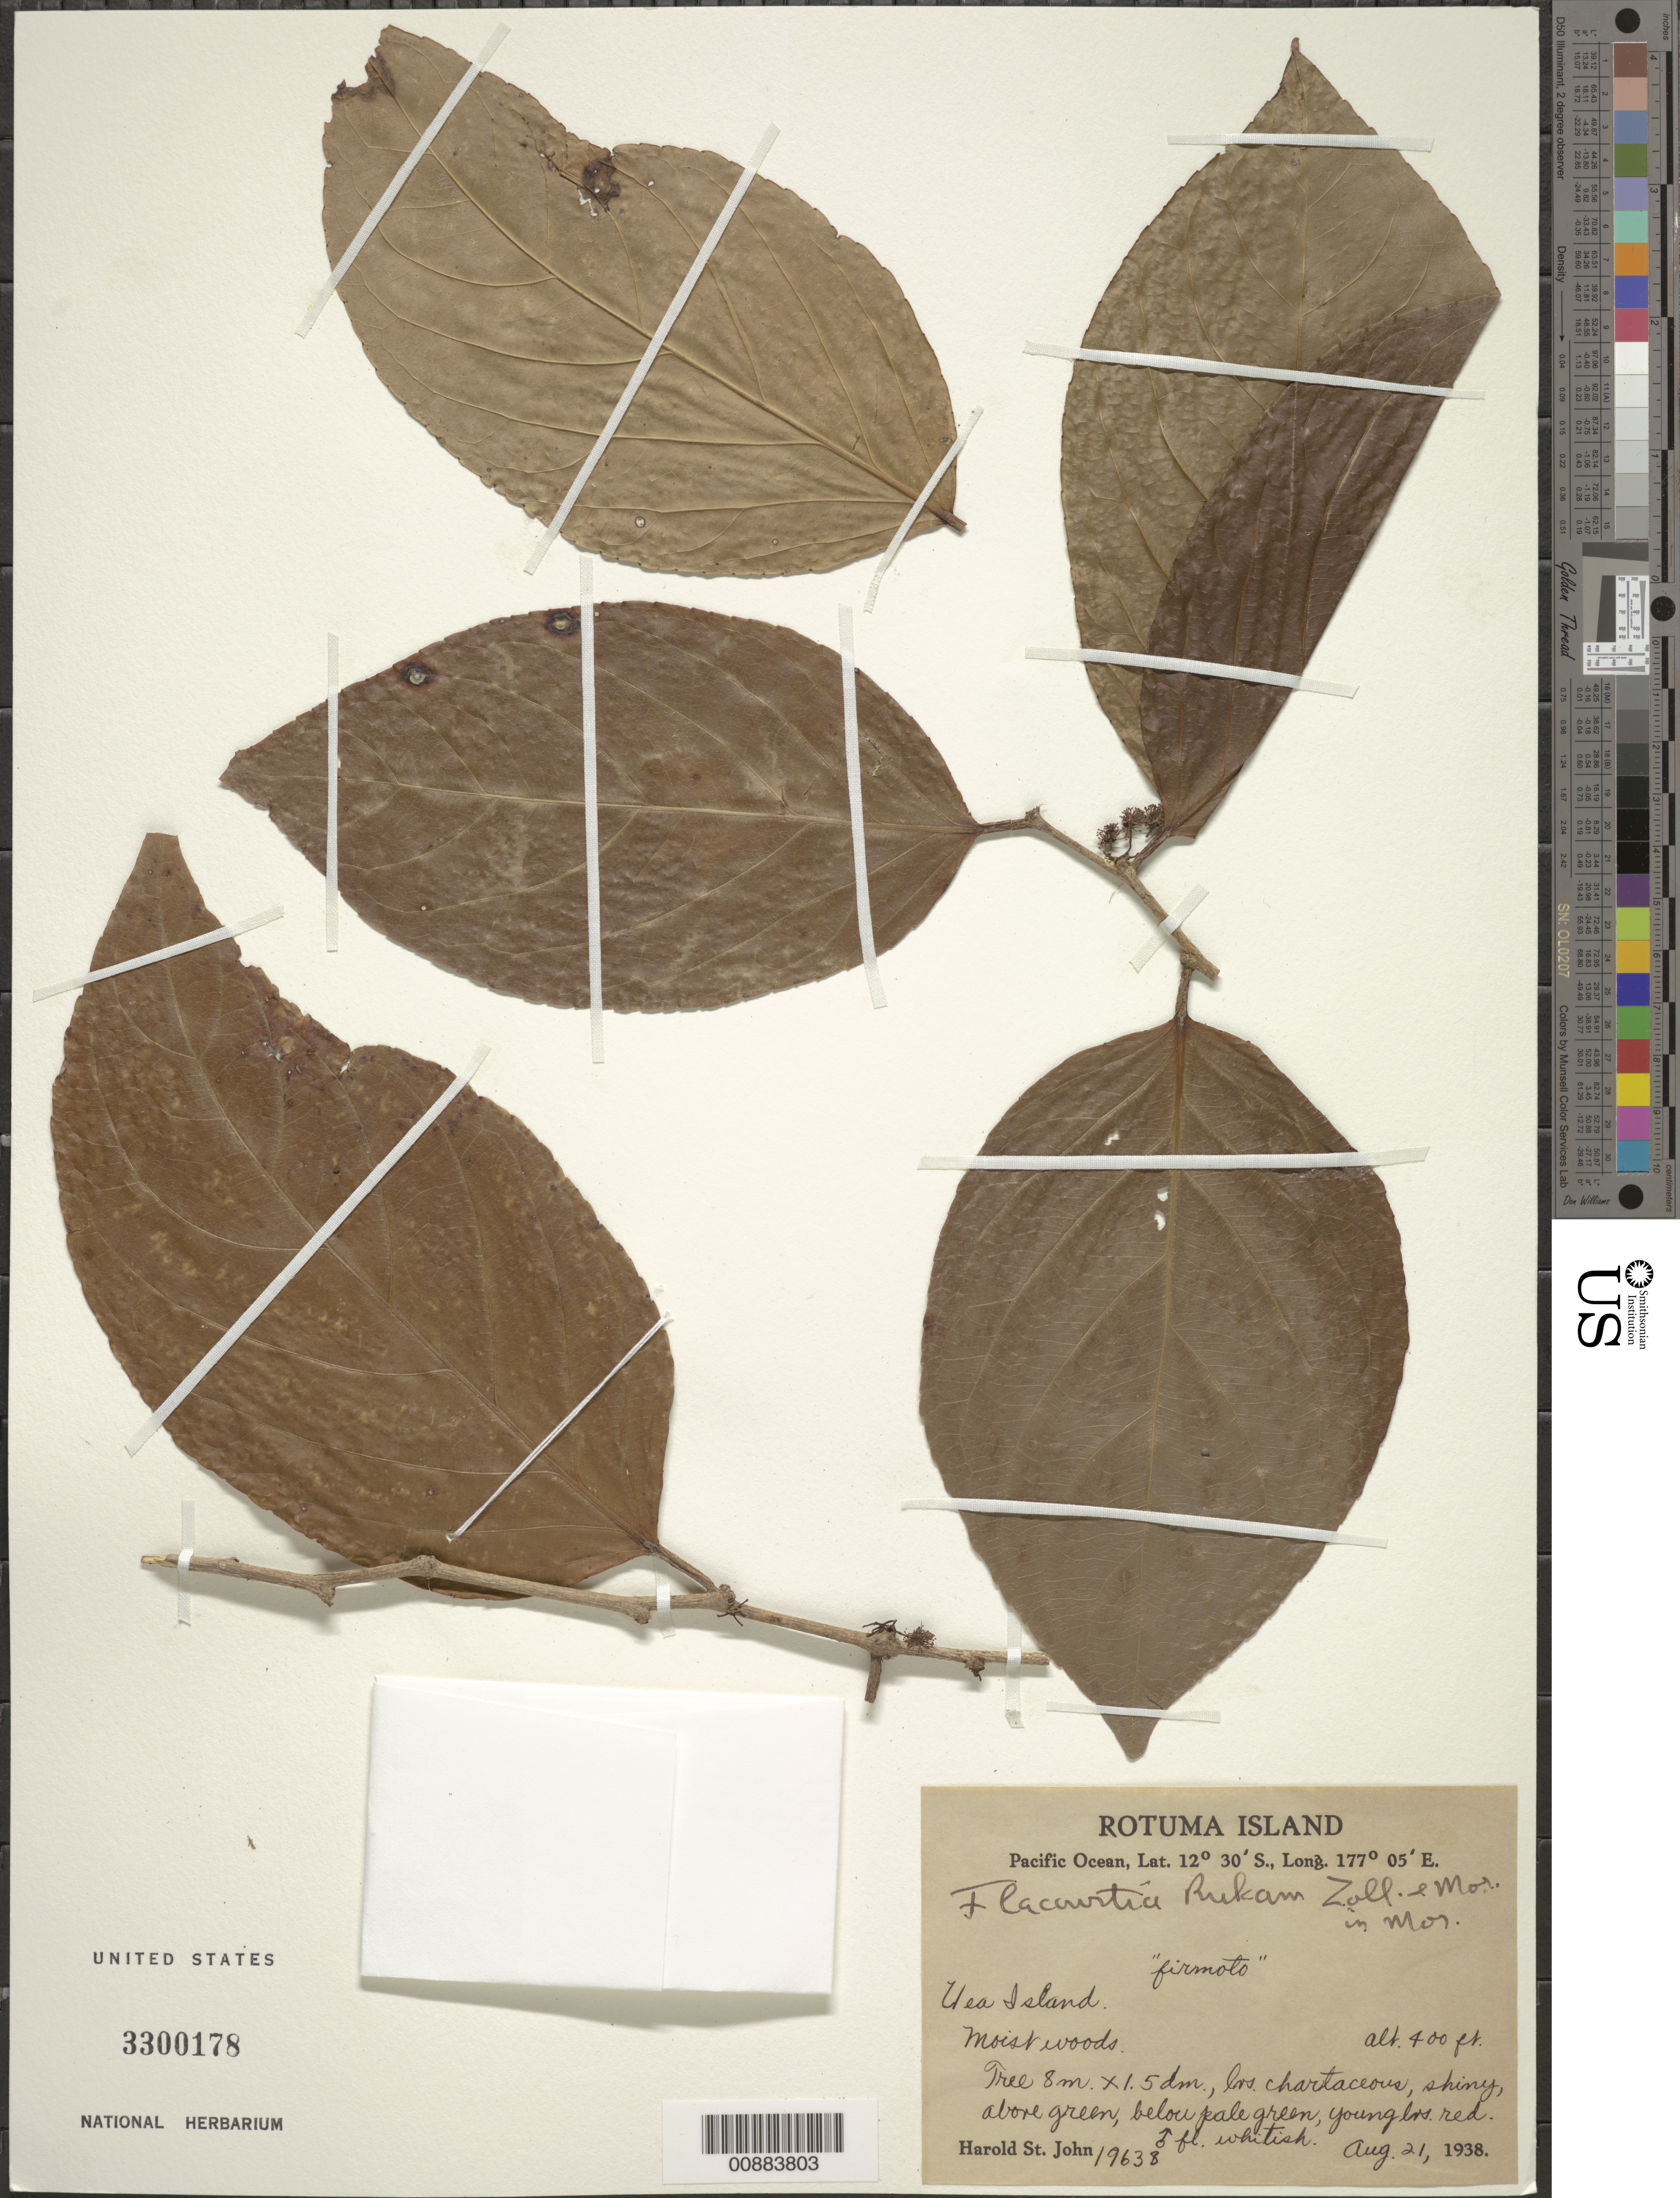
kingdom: Plantae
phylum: Tracheophyta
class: Magnoliopsida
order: Malpighiales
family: Salicaceae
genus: Flacourtia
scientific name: Flacourtia rukam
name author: Zoll. & Moritzi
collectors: H. St. John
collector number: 19638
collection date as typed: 21 Aug 1938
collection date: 1938-08-21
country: Fiji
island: Uea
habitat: Moist woods.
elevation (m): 122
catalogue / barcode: US 3300178